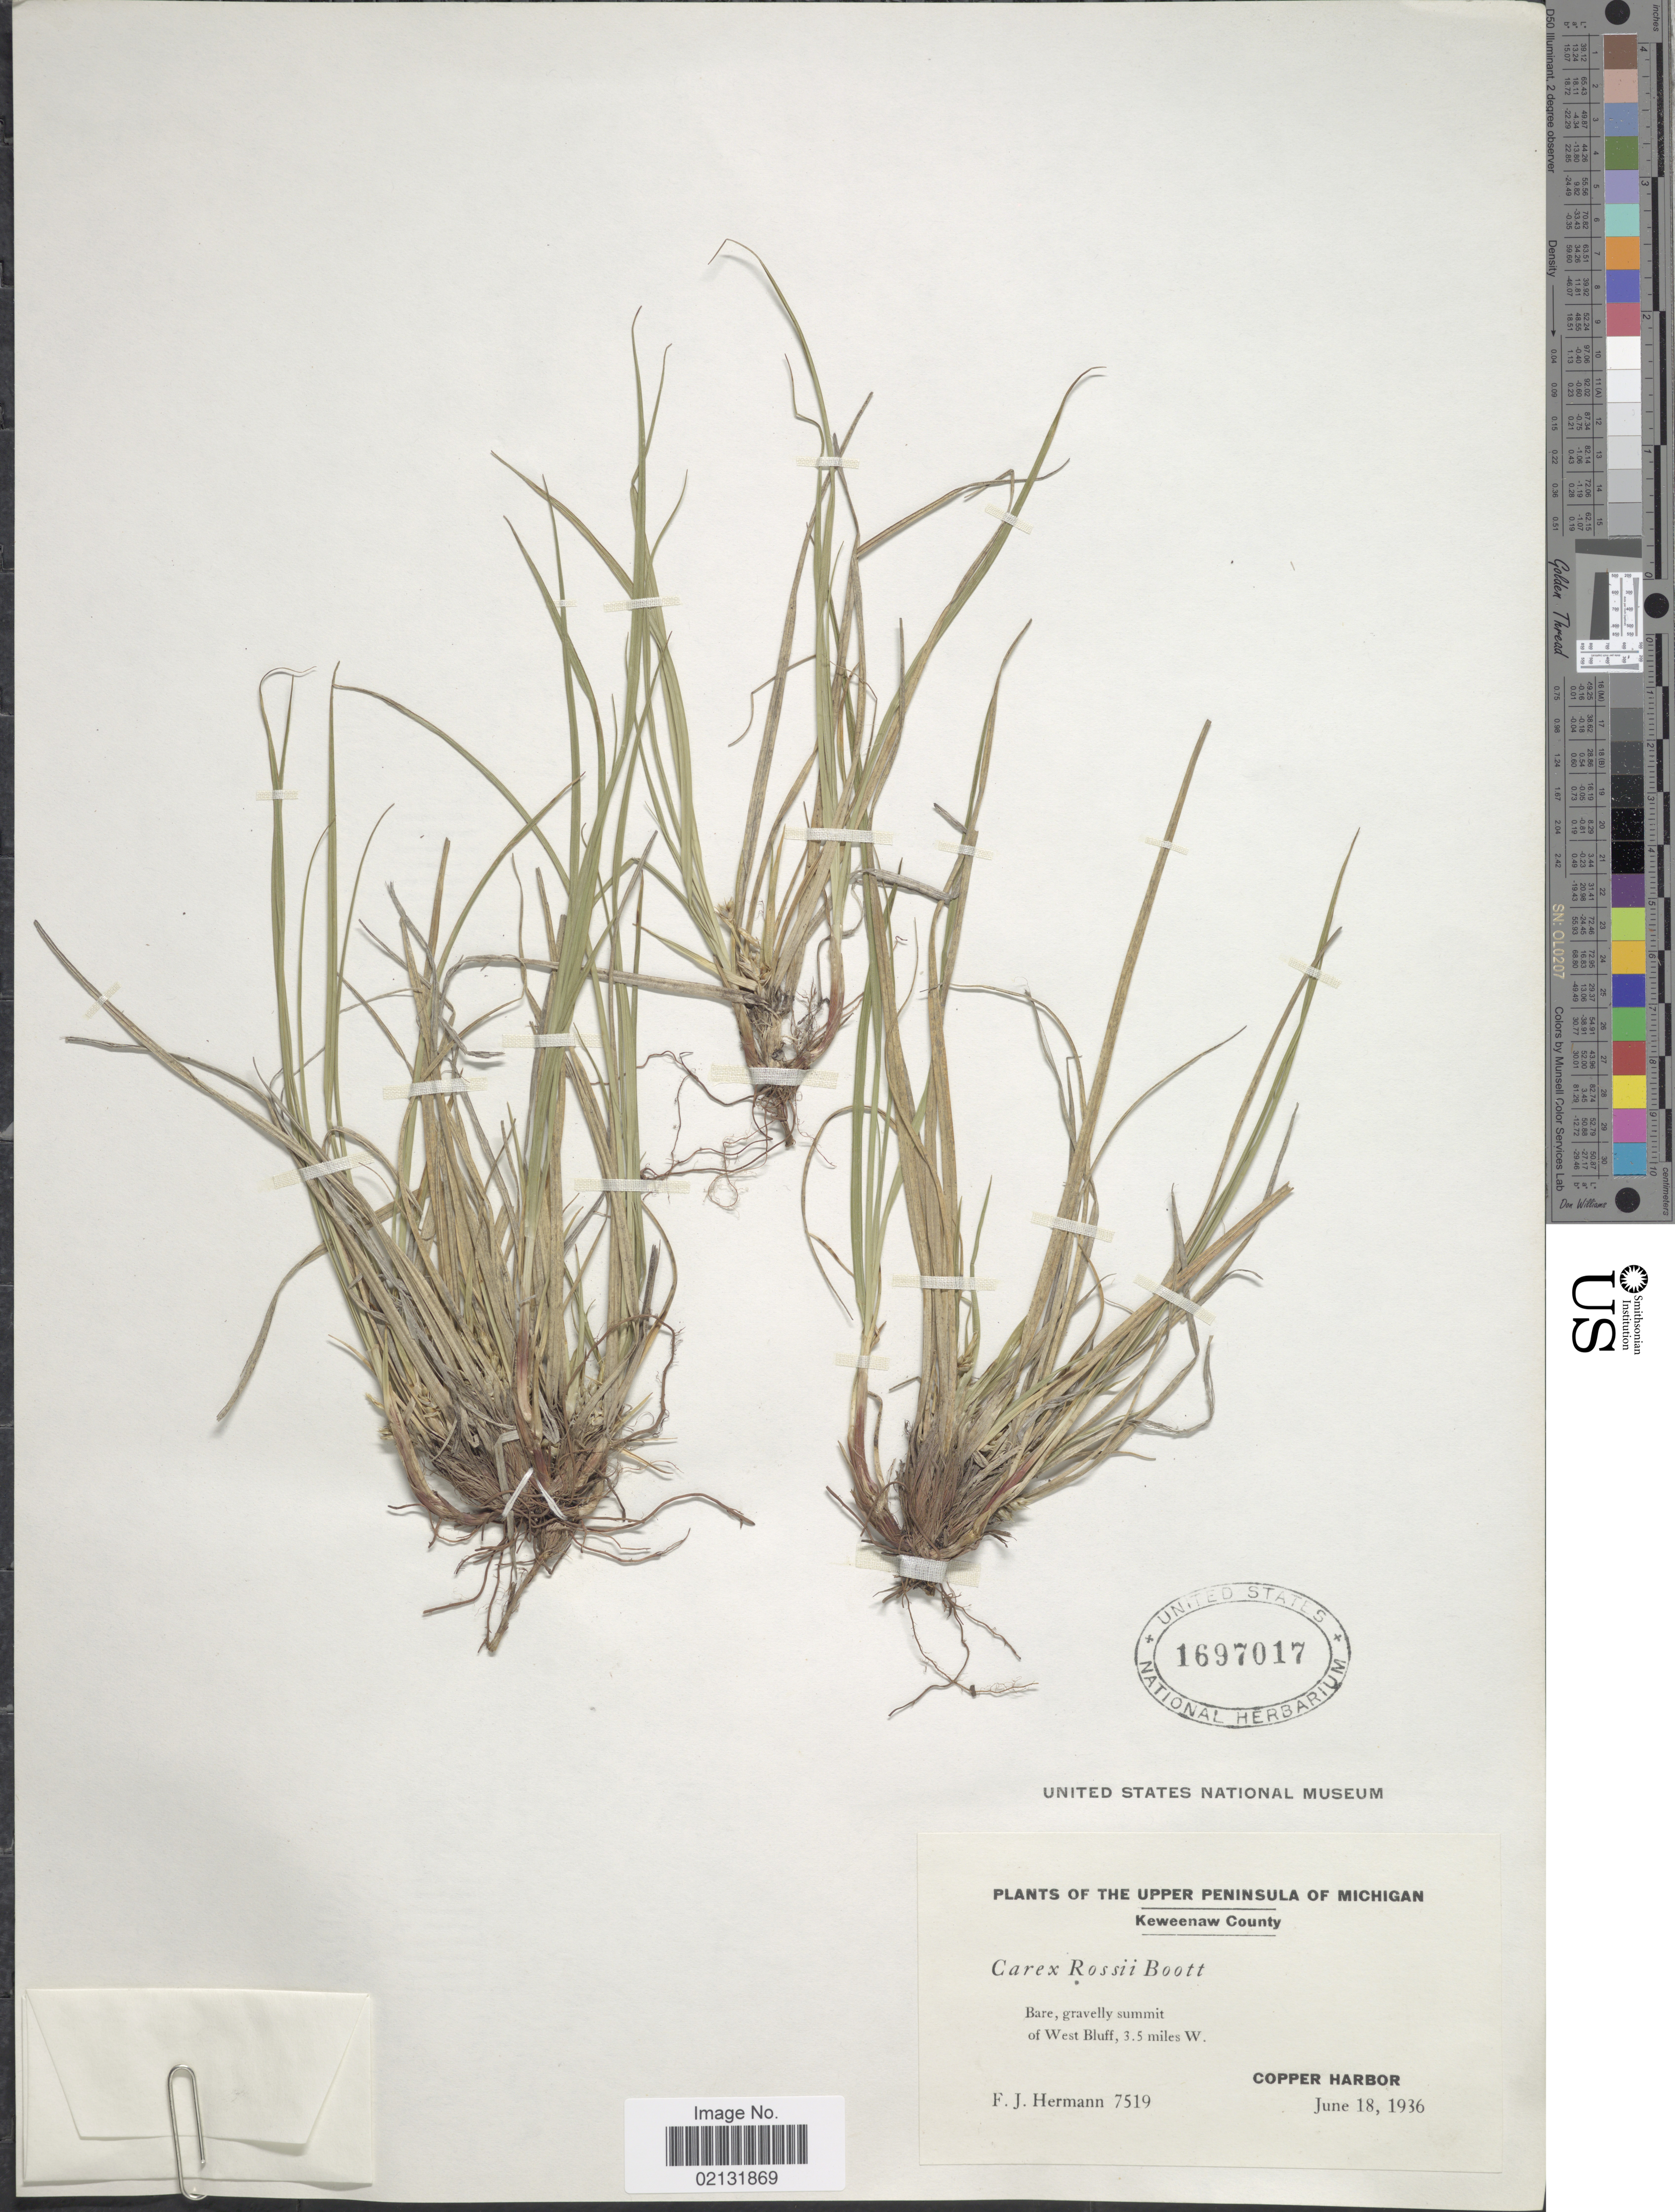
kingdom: Plantae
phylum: Tracheophyta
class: Liliopsida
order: Poales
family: Cyperaceae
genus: Carex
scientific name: Carex rossii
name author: Boott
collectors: F. J. Hermann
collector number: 7519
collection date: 1936-06-18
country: United States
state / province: Michigan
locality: Upper Peninsula of Michigan, Bare, gravelly summit of West Bluff, 3.5 miles W. Copper Harbor.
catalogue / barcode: US 1697017